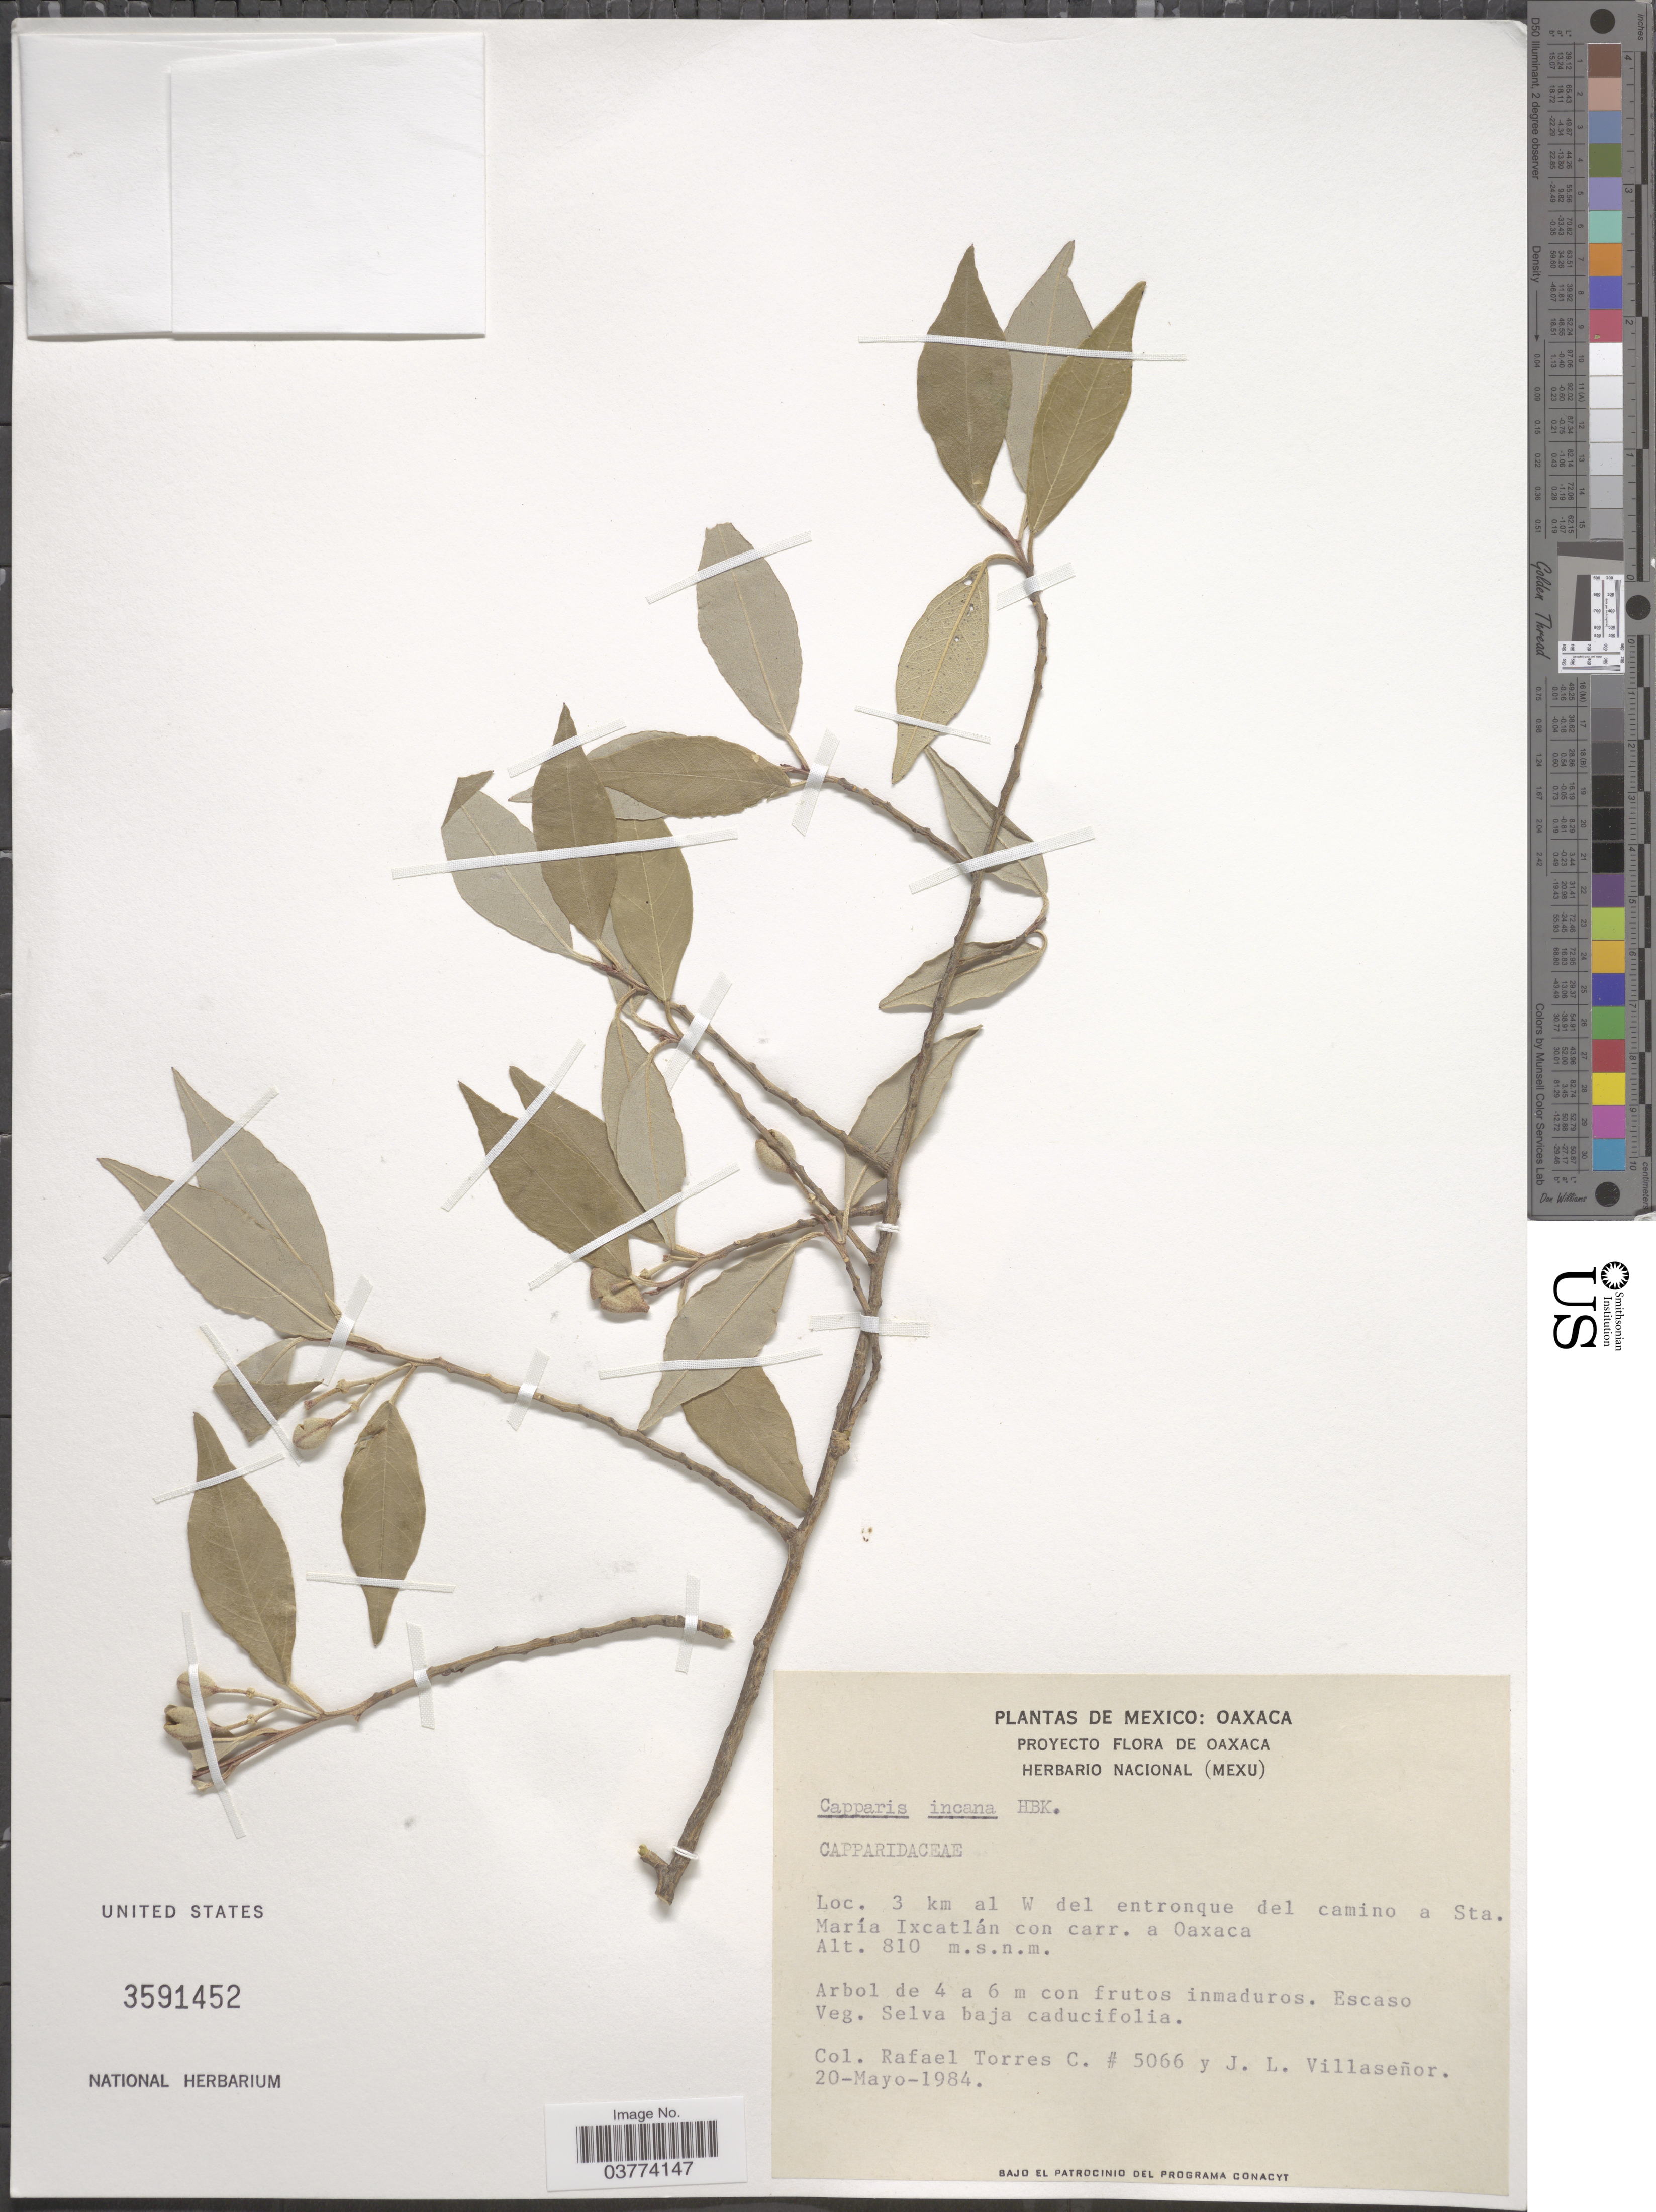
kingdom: Plantae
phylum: Tracheophyta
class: Magnoliopsida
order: Brassicales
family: Capparaceae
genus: Quadrella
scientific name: Quadrella incana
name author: (Kunth) Iltis & Cornejo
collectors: R. Torres C. & J. Villaseñor R.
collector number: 5066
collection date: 1984-05-20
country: Mexico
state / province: Oaxaca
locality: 3 km al W del entronque del camino a Sta. María Ixcatlán con carr. a Oaxaca.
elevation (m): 810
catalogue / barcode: US 3591452